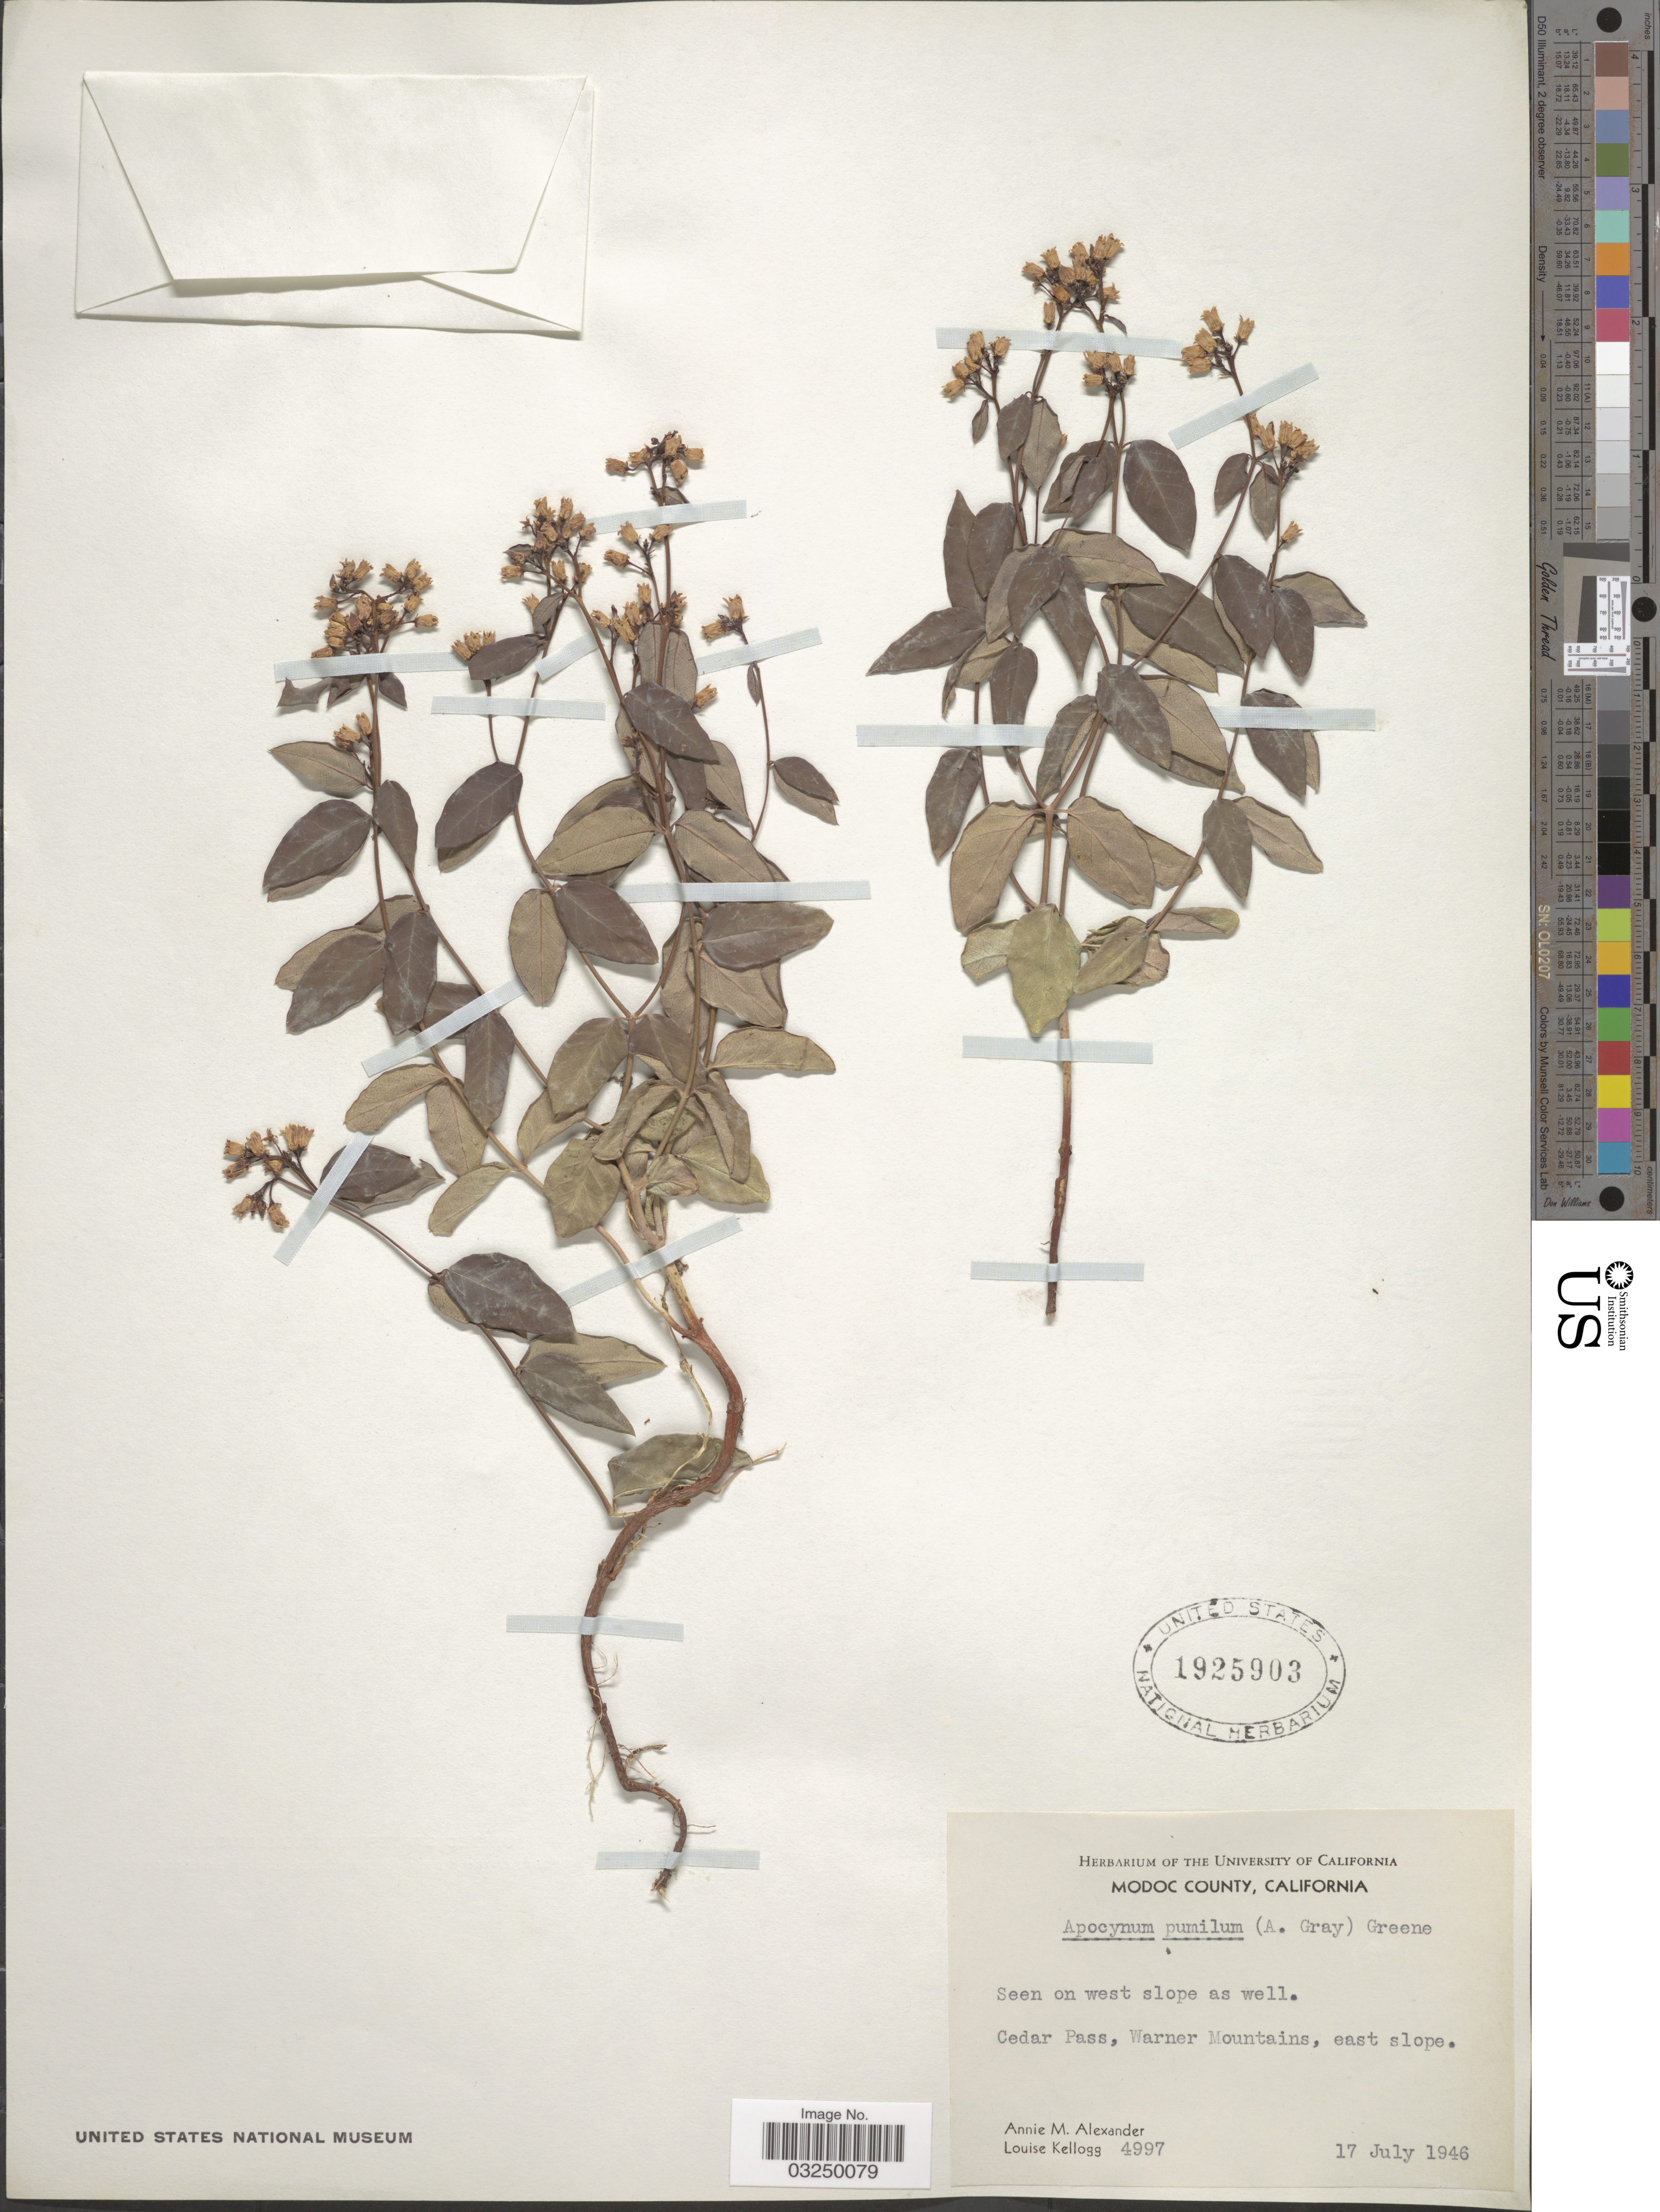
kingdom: Plantae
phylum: Tracheophyta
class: Magnoliopsida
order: Gentianales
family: Apocynaceae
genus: Apocynum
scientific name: Apocynum pumilum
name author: (A. Gray) Greene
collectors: A. M. Alexander & L. Kellogg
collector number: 4997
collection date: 1946-07-17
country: United States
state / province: California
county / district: Modoc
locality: Modoc County. Cedar Pass, Warner Mountains, east slope.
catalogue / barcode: US 1925903